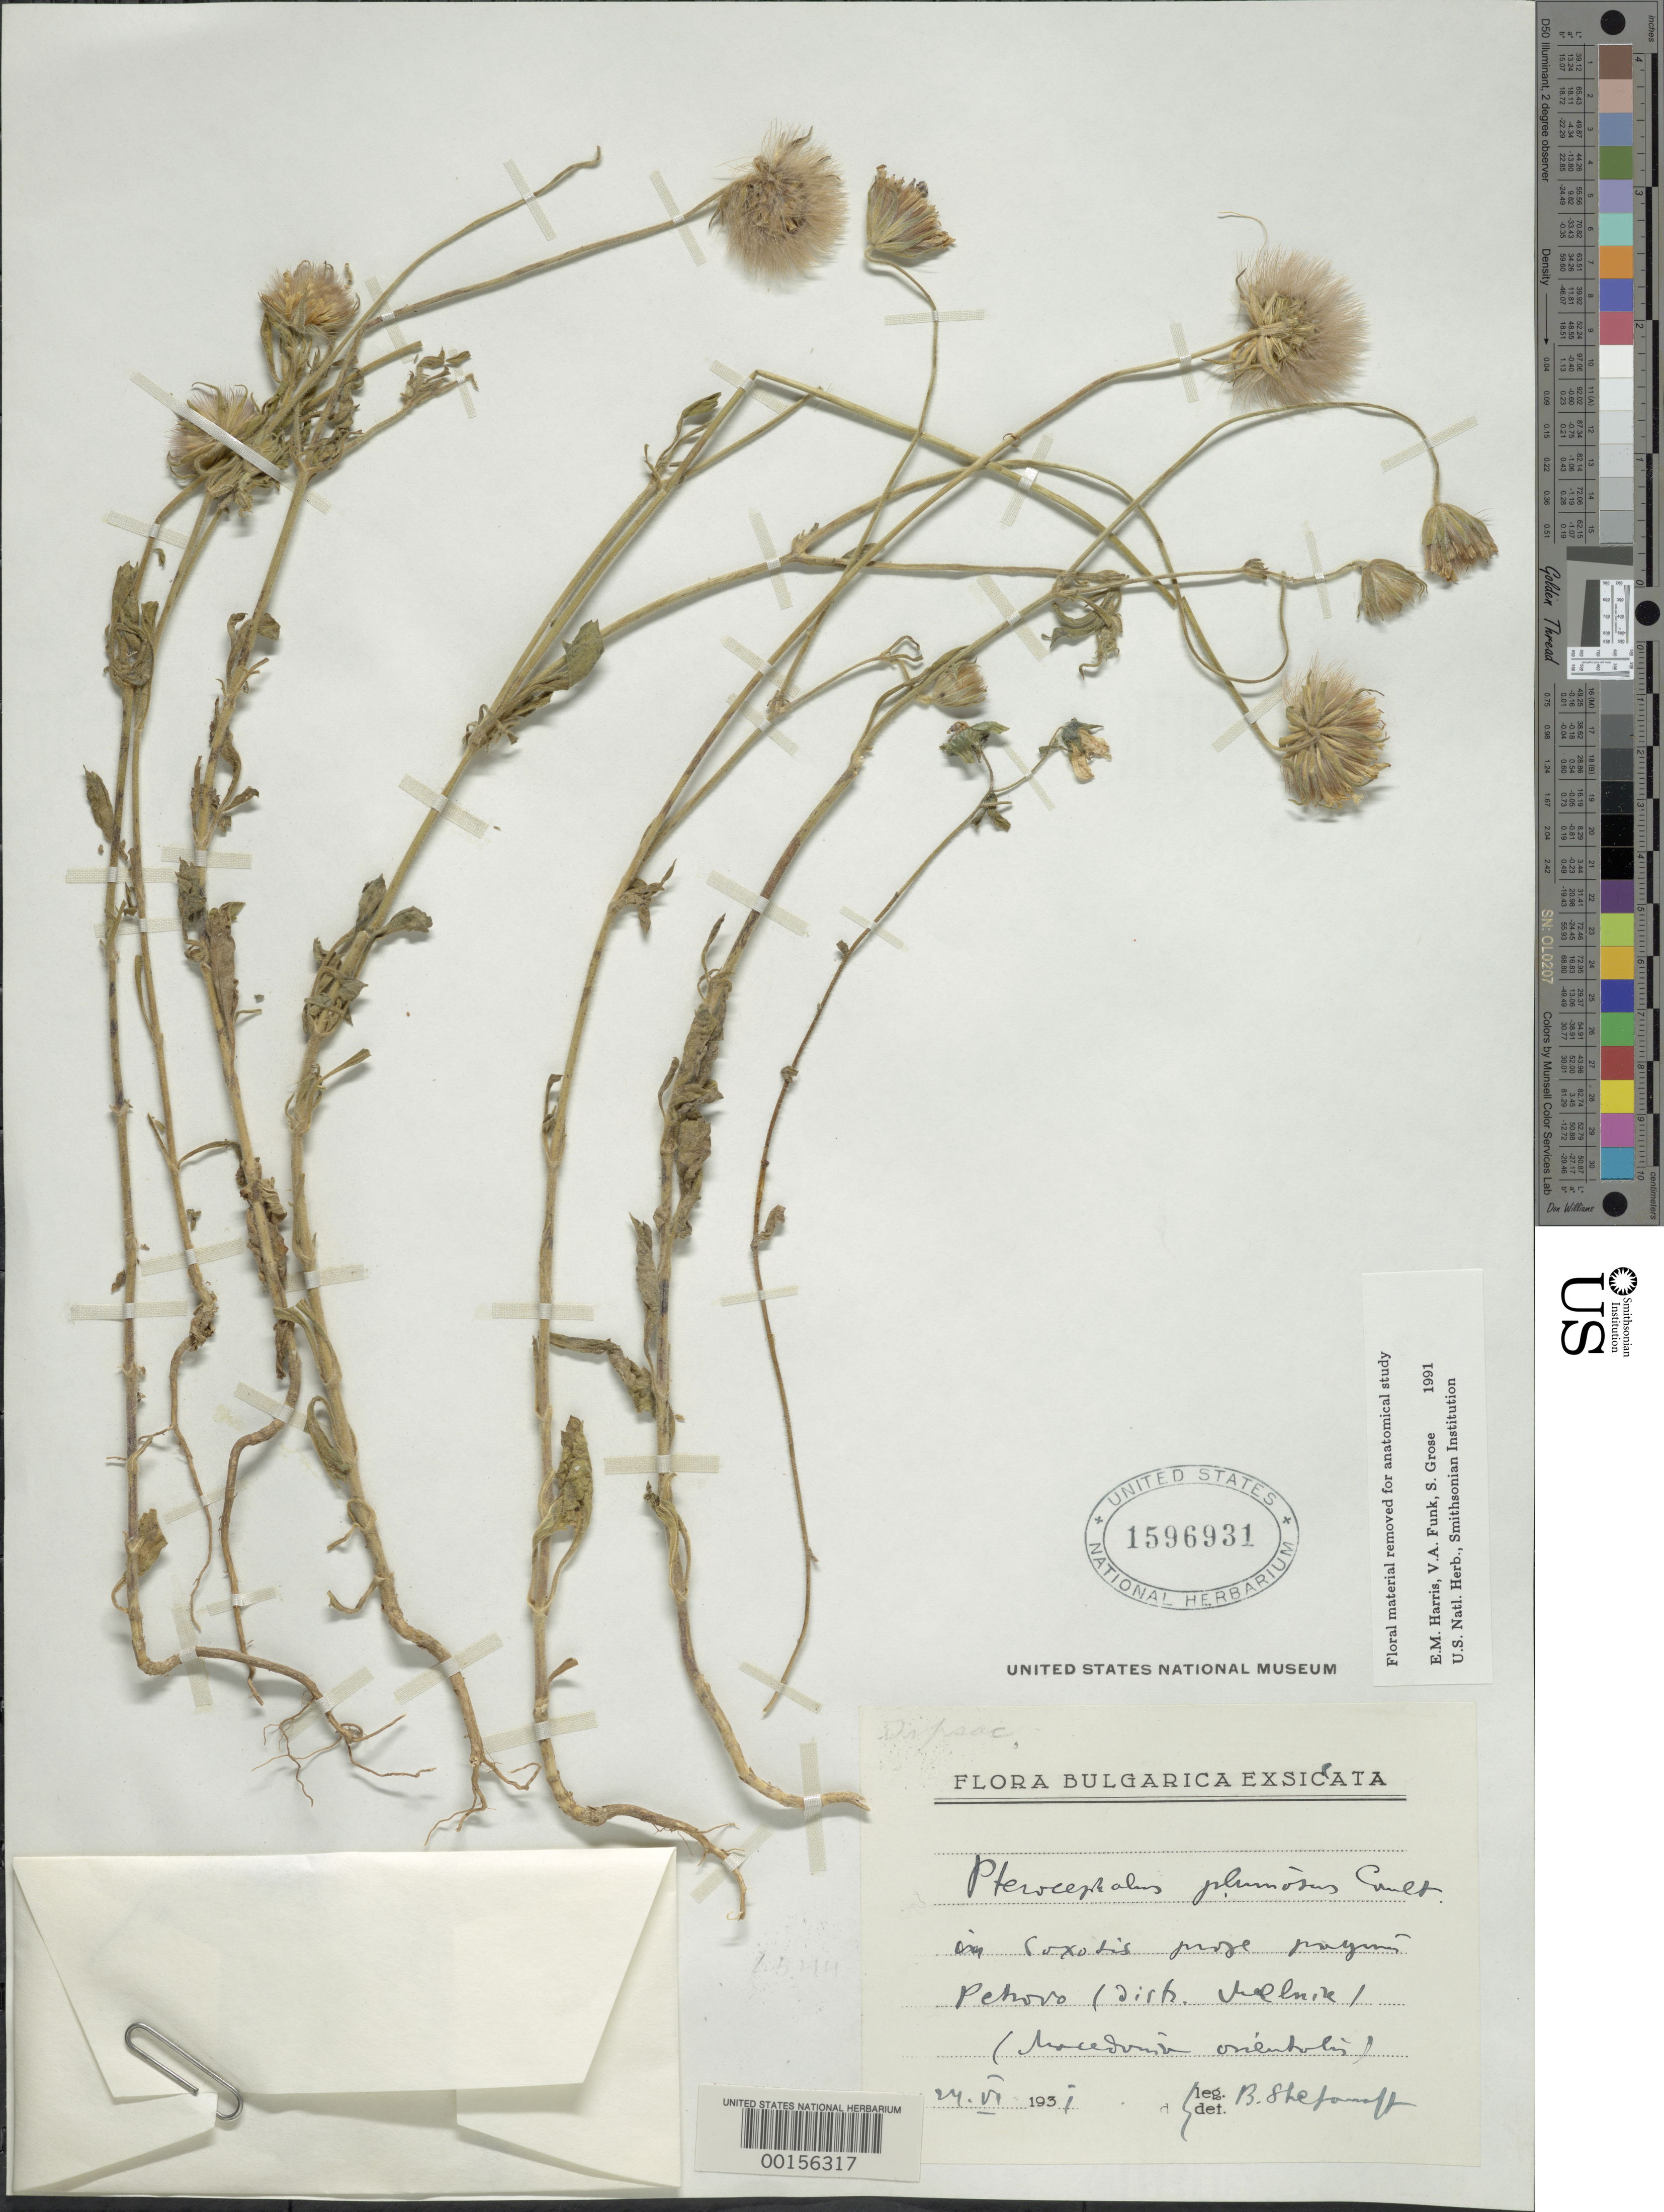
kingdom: Plantae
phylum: Tracheophyta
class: Magnoliopsida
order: Dipsacales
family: Caprifoliaceae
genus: Pterocephalus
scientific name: Pterocephalus plumosus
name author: (L.) Coult.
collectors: B. Shessamft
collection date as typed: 27 Jun 1931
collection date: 1931-06-27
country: Bulgaria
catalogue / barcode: US 1596931